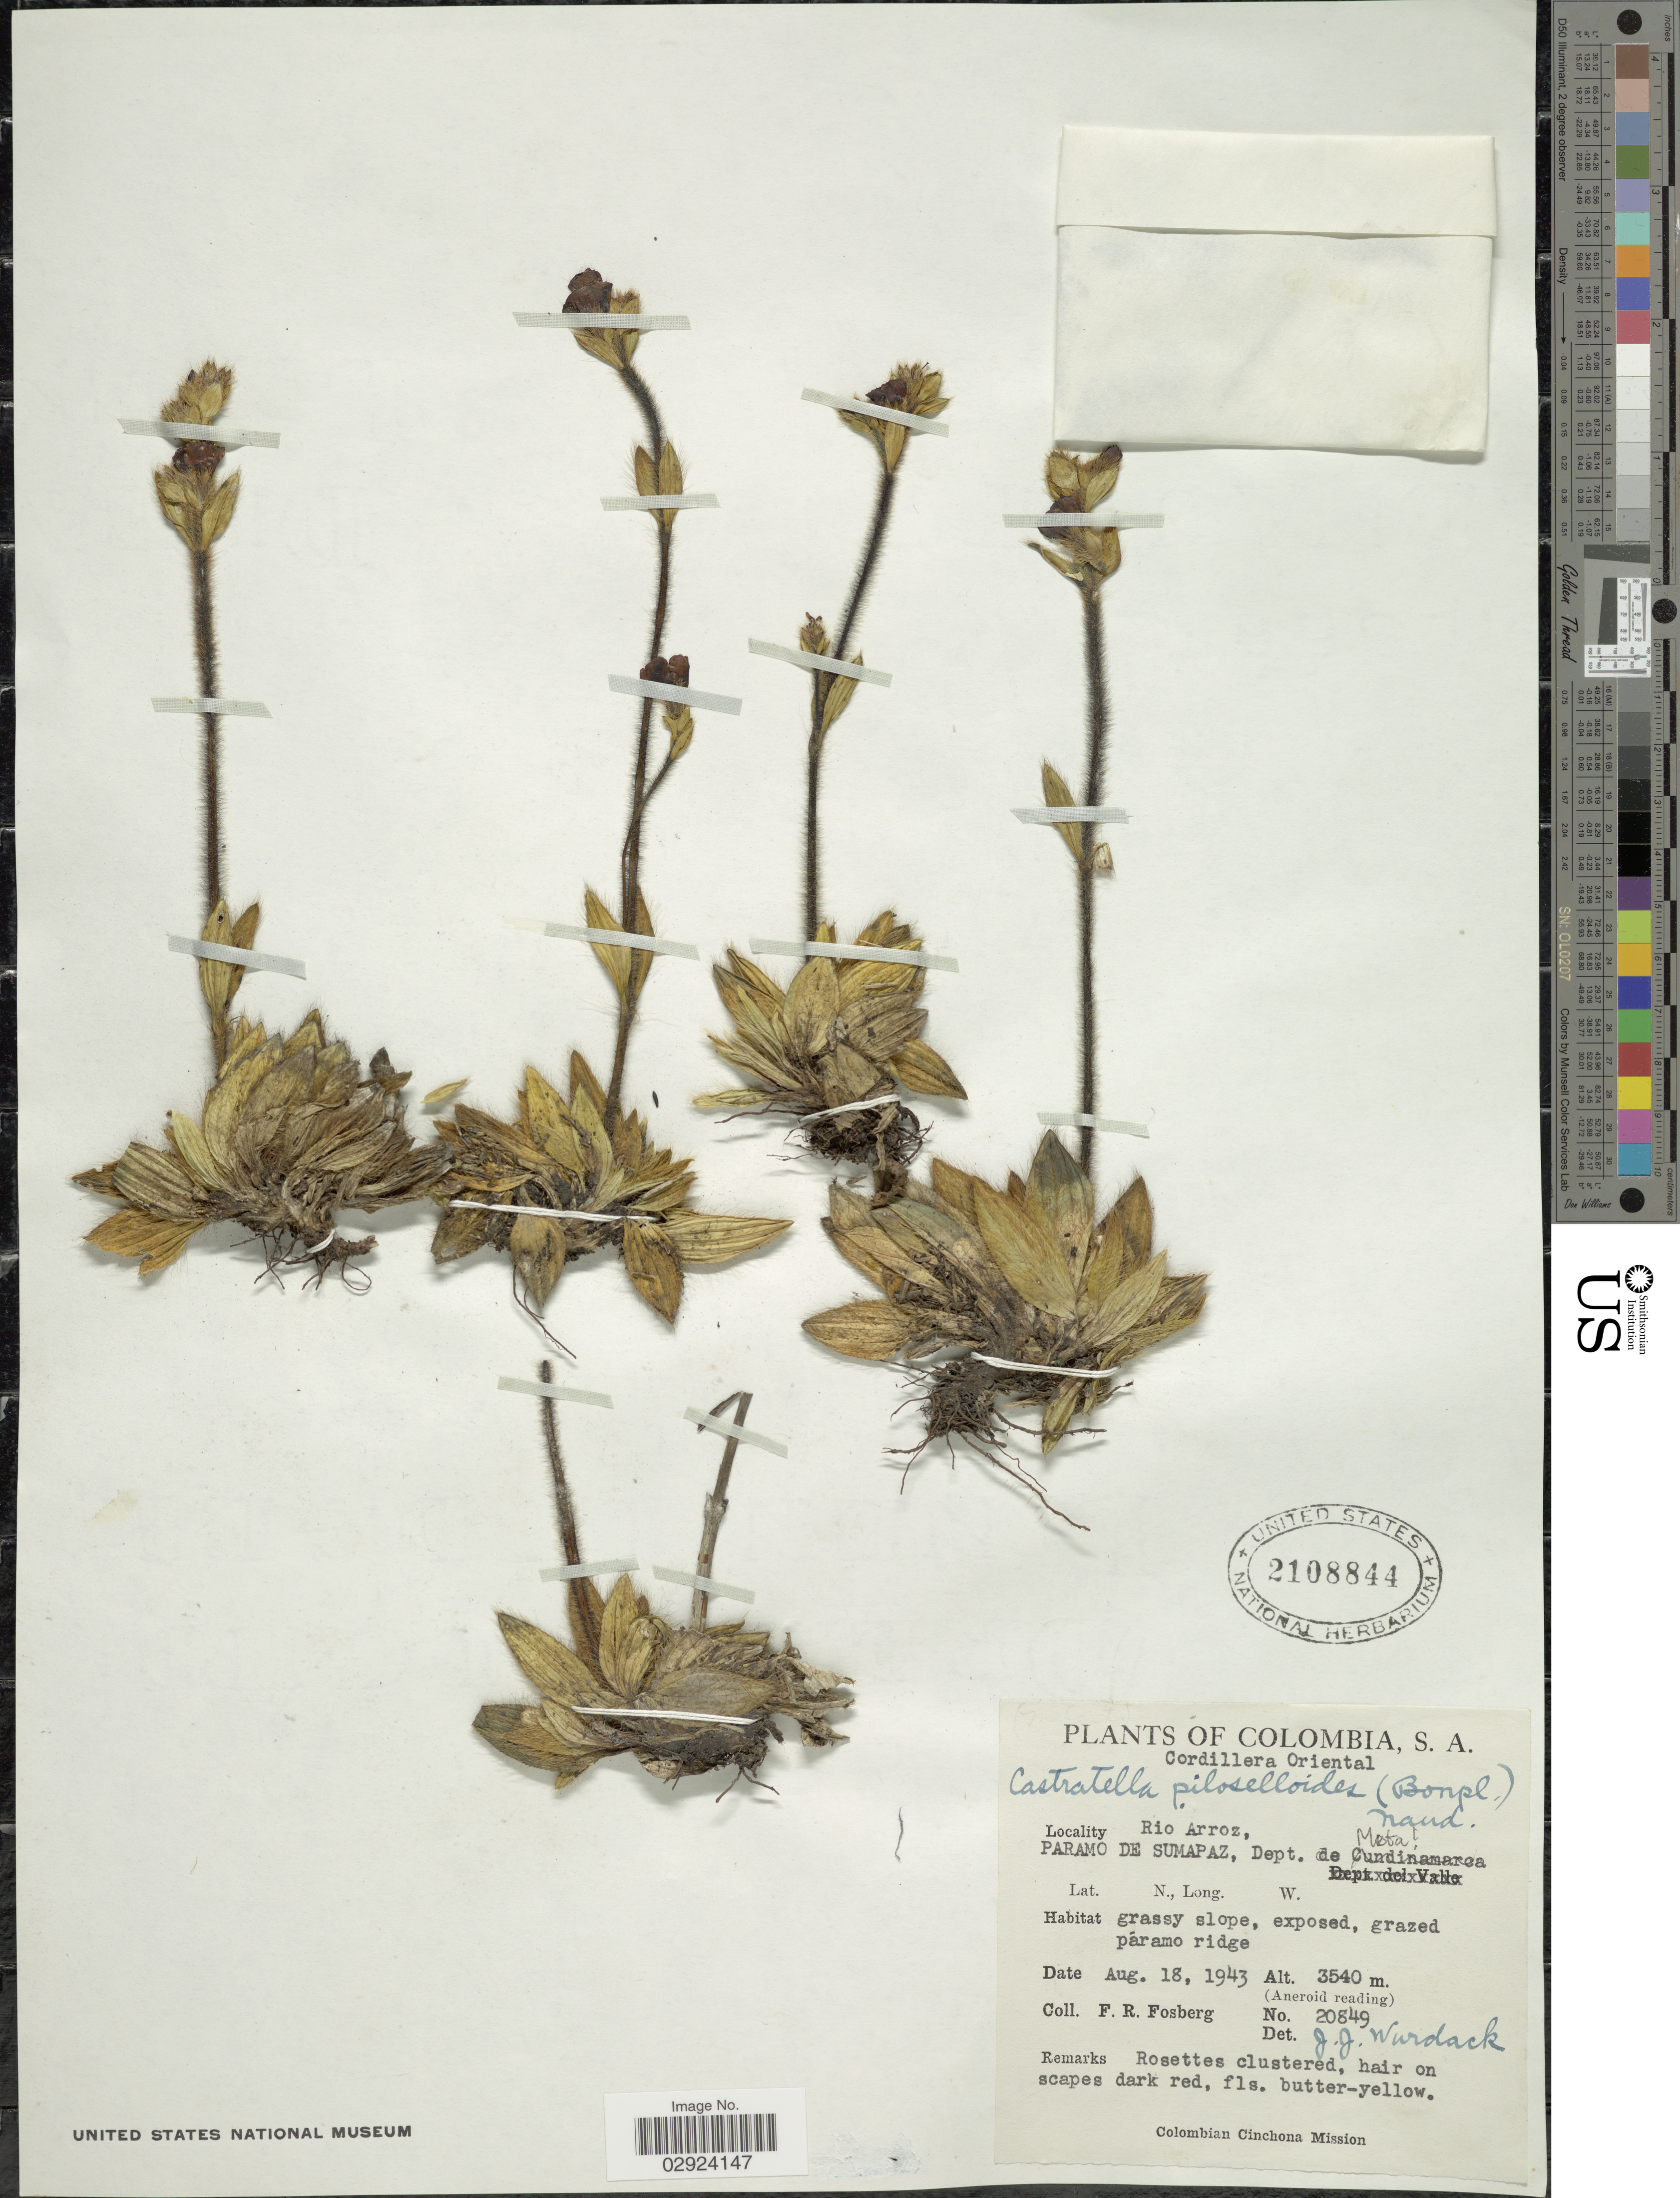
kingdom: Plantae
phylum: Tracheophyta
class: Magnoliopsida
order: Myrtales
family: Melastomataceae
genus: Castratella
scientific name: Castratella piloselloides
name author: (Bonpl.) Naudin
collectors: F. R. Fosberg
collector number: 20849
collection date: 1943-08-18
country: Colombia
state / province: Meta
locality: Cordillera Oriental, Rio Arroz, Paramo De Sumapaz, Dept. de Meta.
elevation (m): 3540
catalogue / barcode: US 2108844